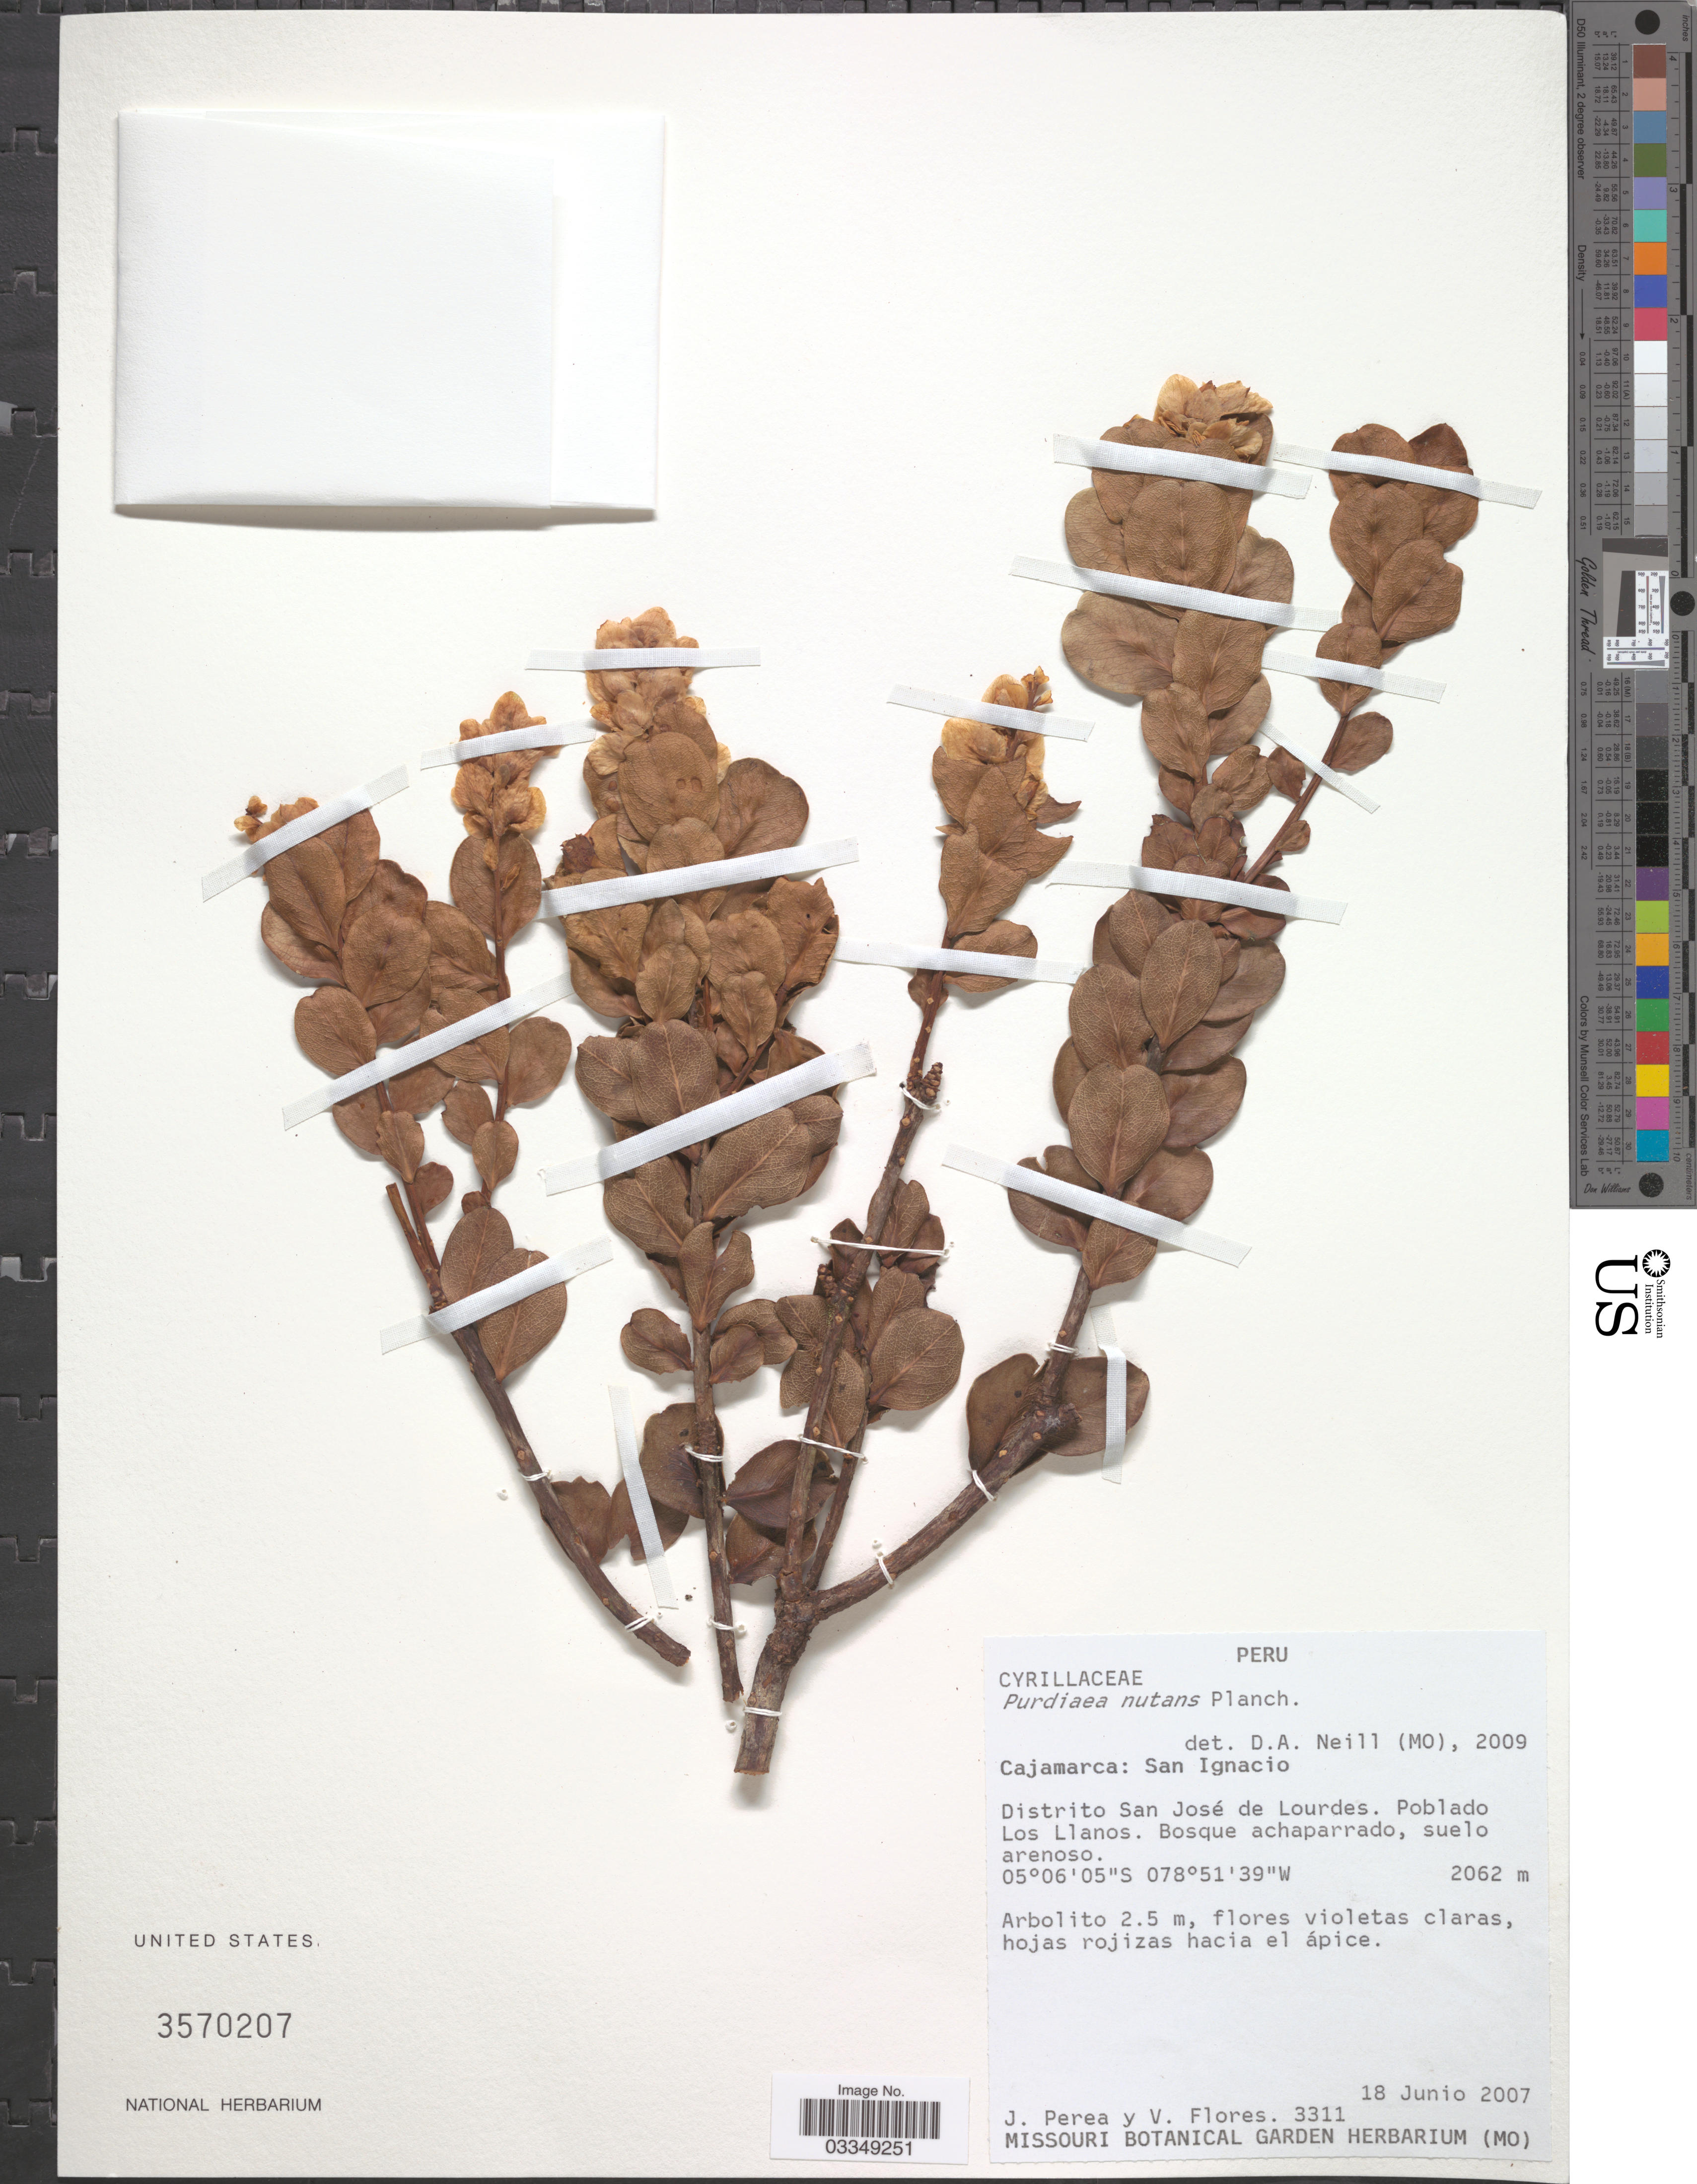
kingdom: Plantae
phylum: Tracheophyta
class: Magnoliopsida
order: Ericales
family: Clethraceae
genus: Purdiaea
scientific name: Purdiaea nutans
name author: Planch.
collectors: J. Perea & V. Flores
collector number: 3311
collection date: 2007-06-18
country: Peru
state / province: Cajamarca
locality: San Ignacio. Distrito San José de Lourdes. Poblado Los Llanos.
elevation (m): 2062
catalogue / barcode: US 3570207